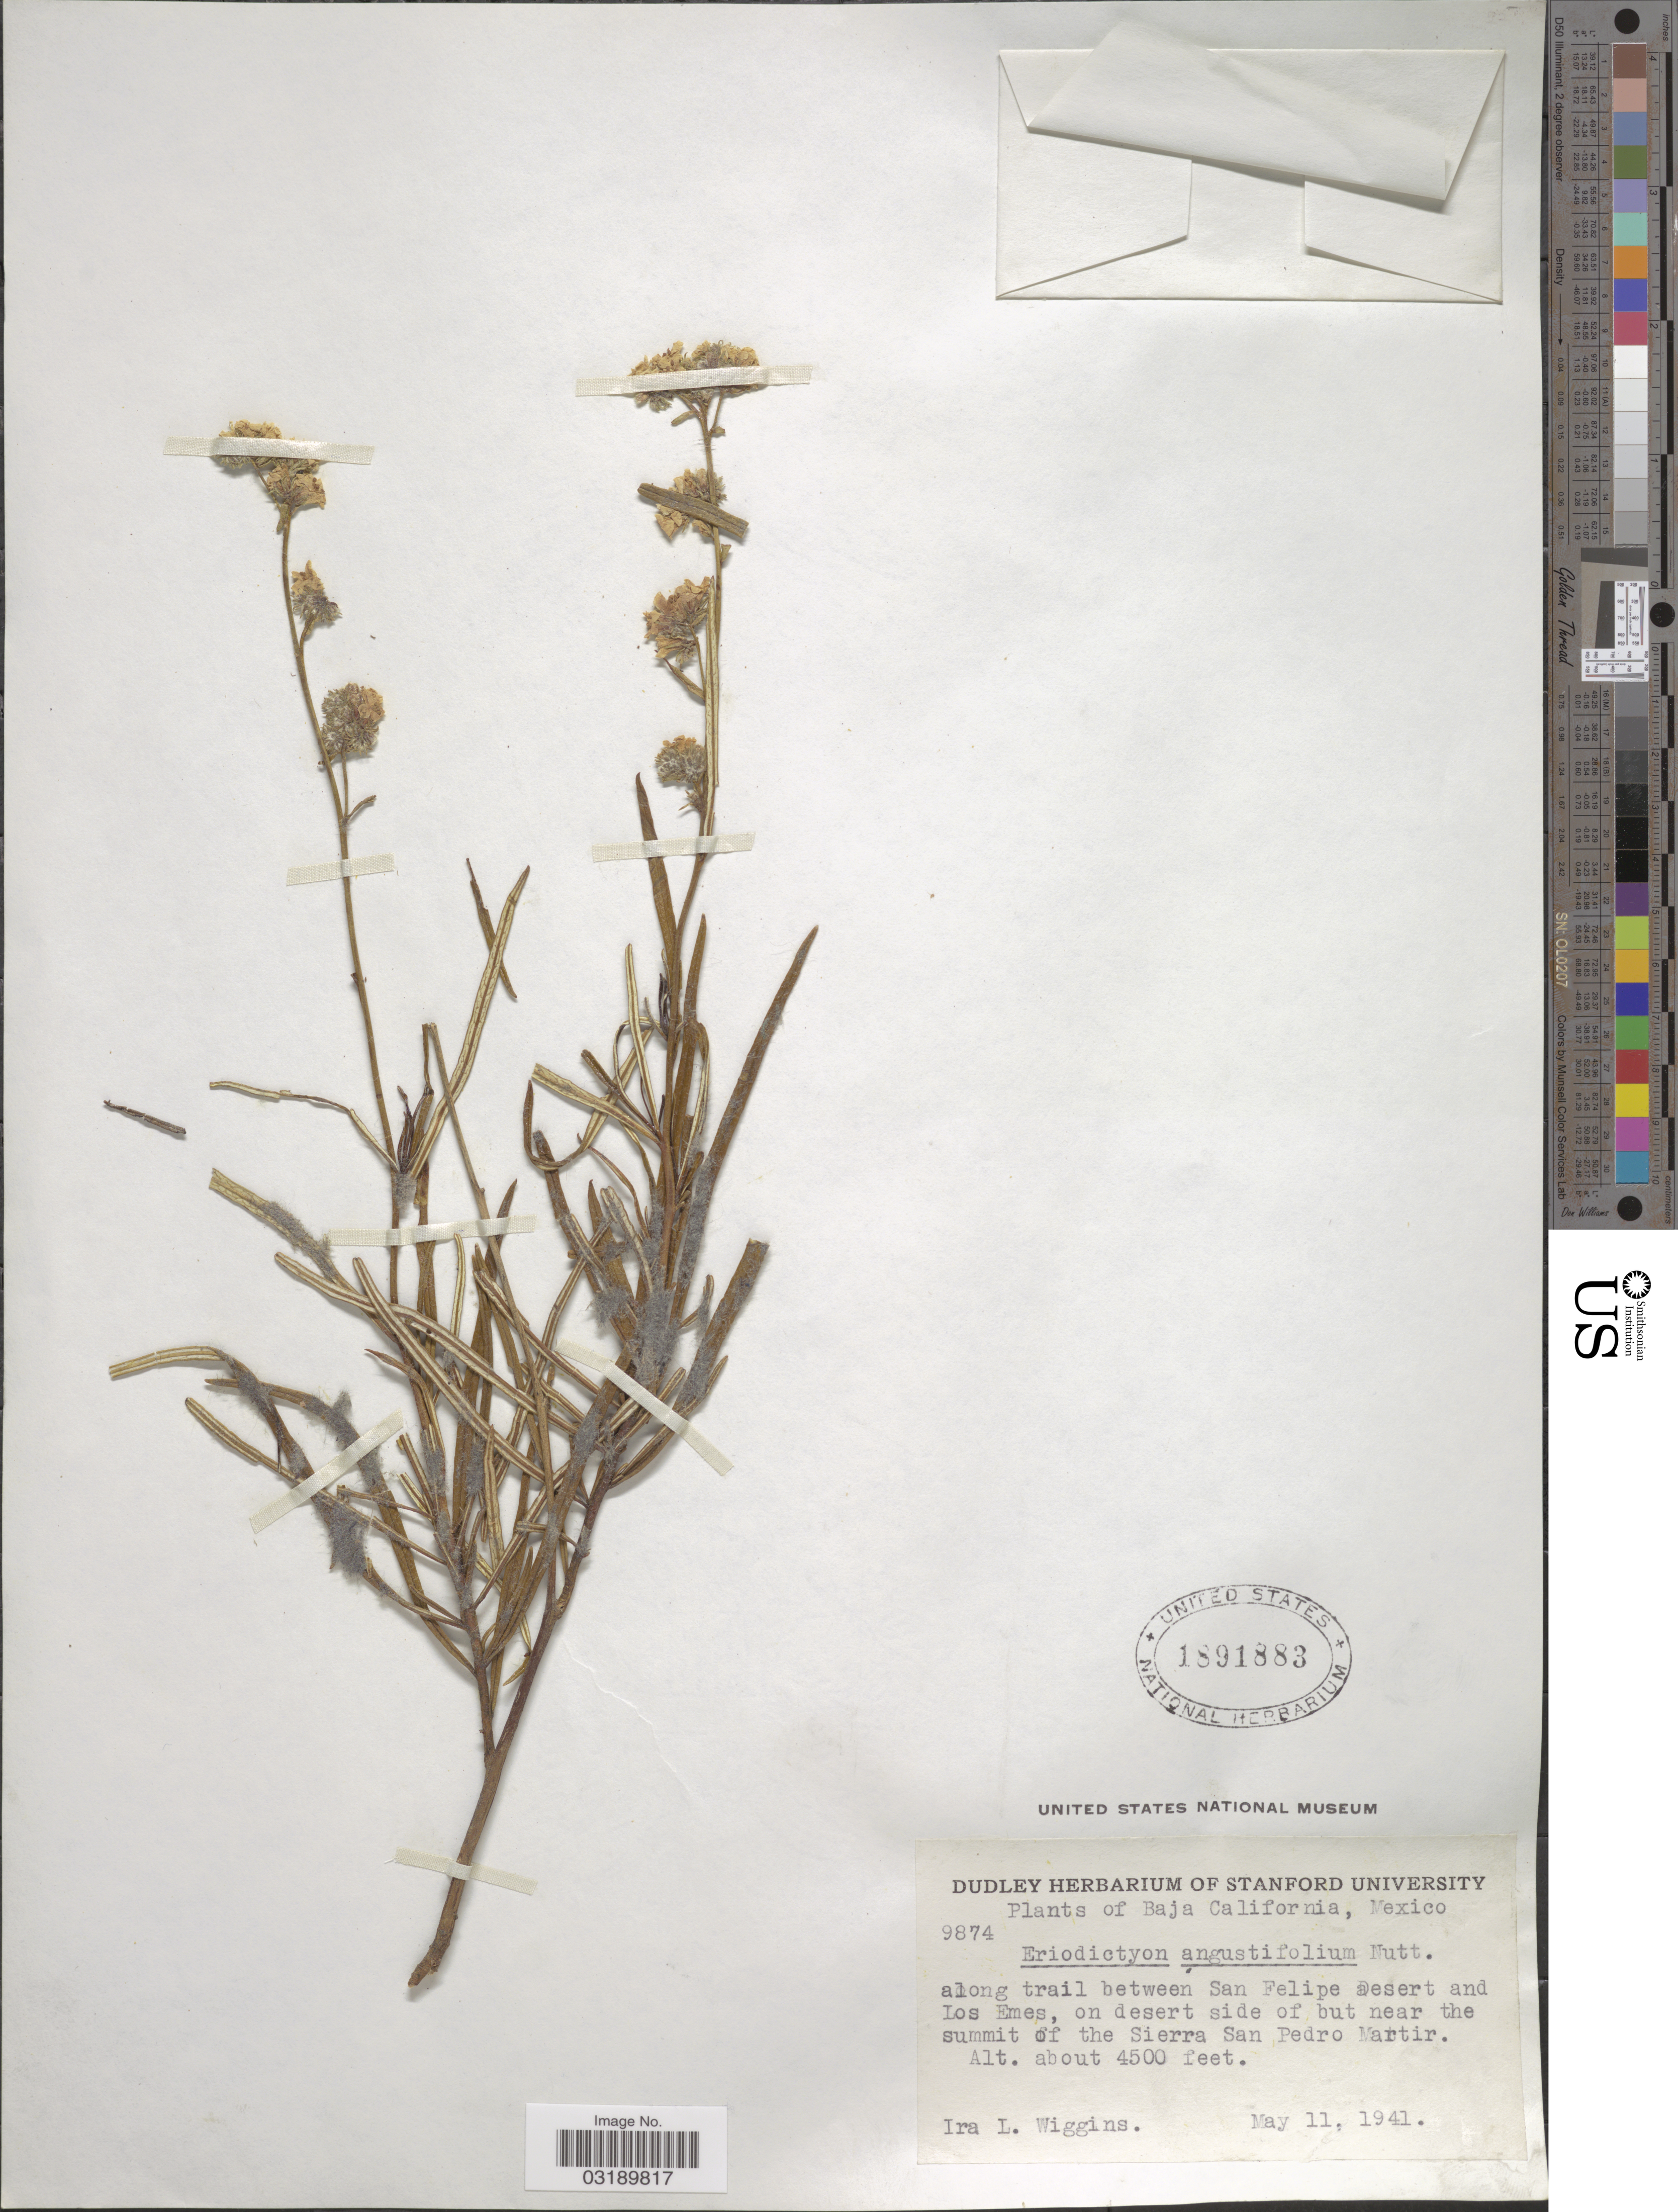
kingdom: Plantae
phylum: Tracheophyta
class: Magnoliopsida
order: Boraginales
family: Namaceae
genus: Eriodictyon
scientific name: Eriodictyon angustifolium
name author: Nutt.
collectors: I. L. Wiggins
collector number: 9874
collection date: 1941-05-11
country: Mexico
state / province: Baja California Norte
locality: Along trail between San Felipe Desert and Los Emes, on desert side of but near the summit of the Sierra San Pedro Martir.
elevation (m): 1372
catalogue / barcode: US 1891883